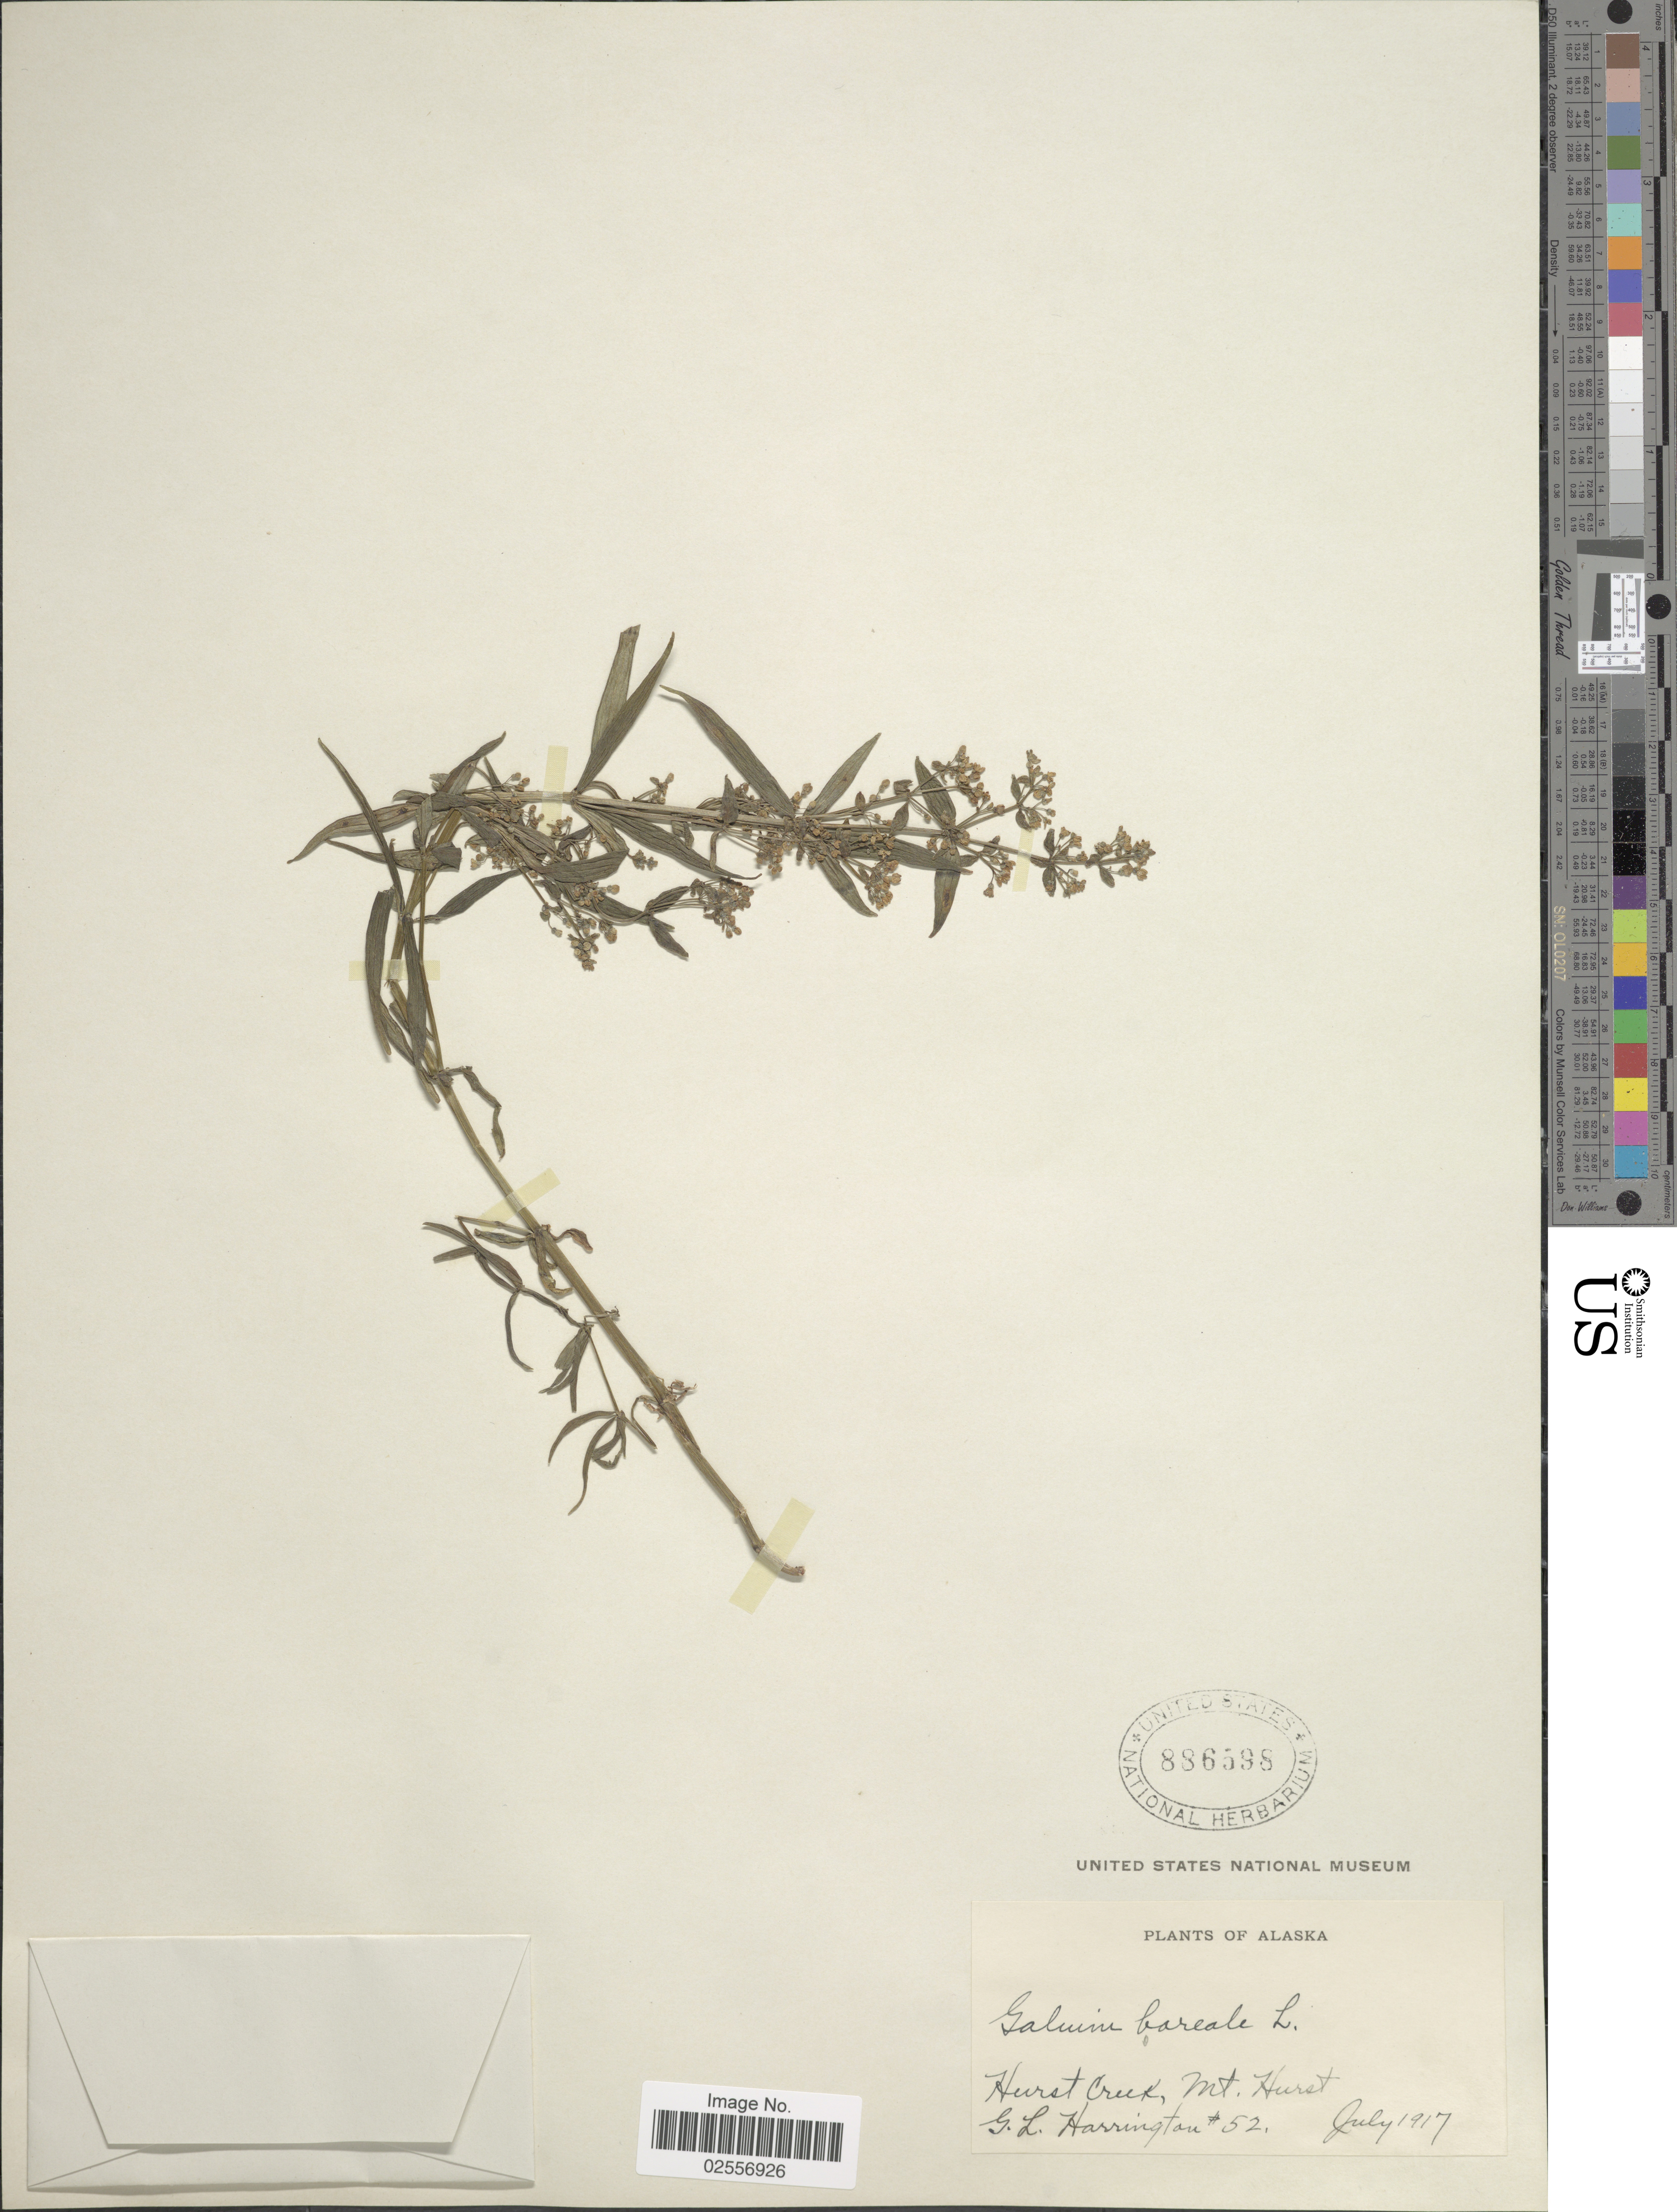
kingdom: Plantae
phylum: Tracheophyta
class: Magnoliopsida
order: Gentianales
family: Rubiaceae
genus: Galium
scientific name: Galium boreale L.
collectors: G. Harrington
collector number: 52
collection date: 1917-07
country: United States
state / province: Alaska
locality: Hurst Creek, Mt. Hurst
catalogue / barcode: US 886598